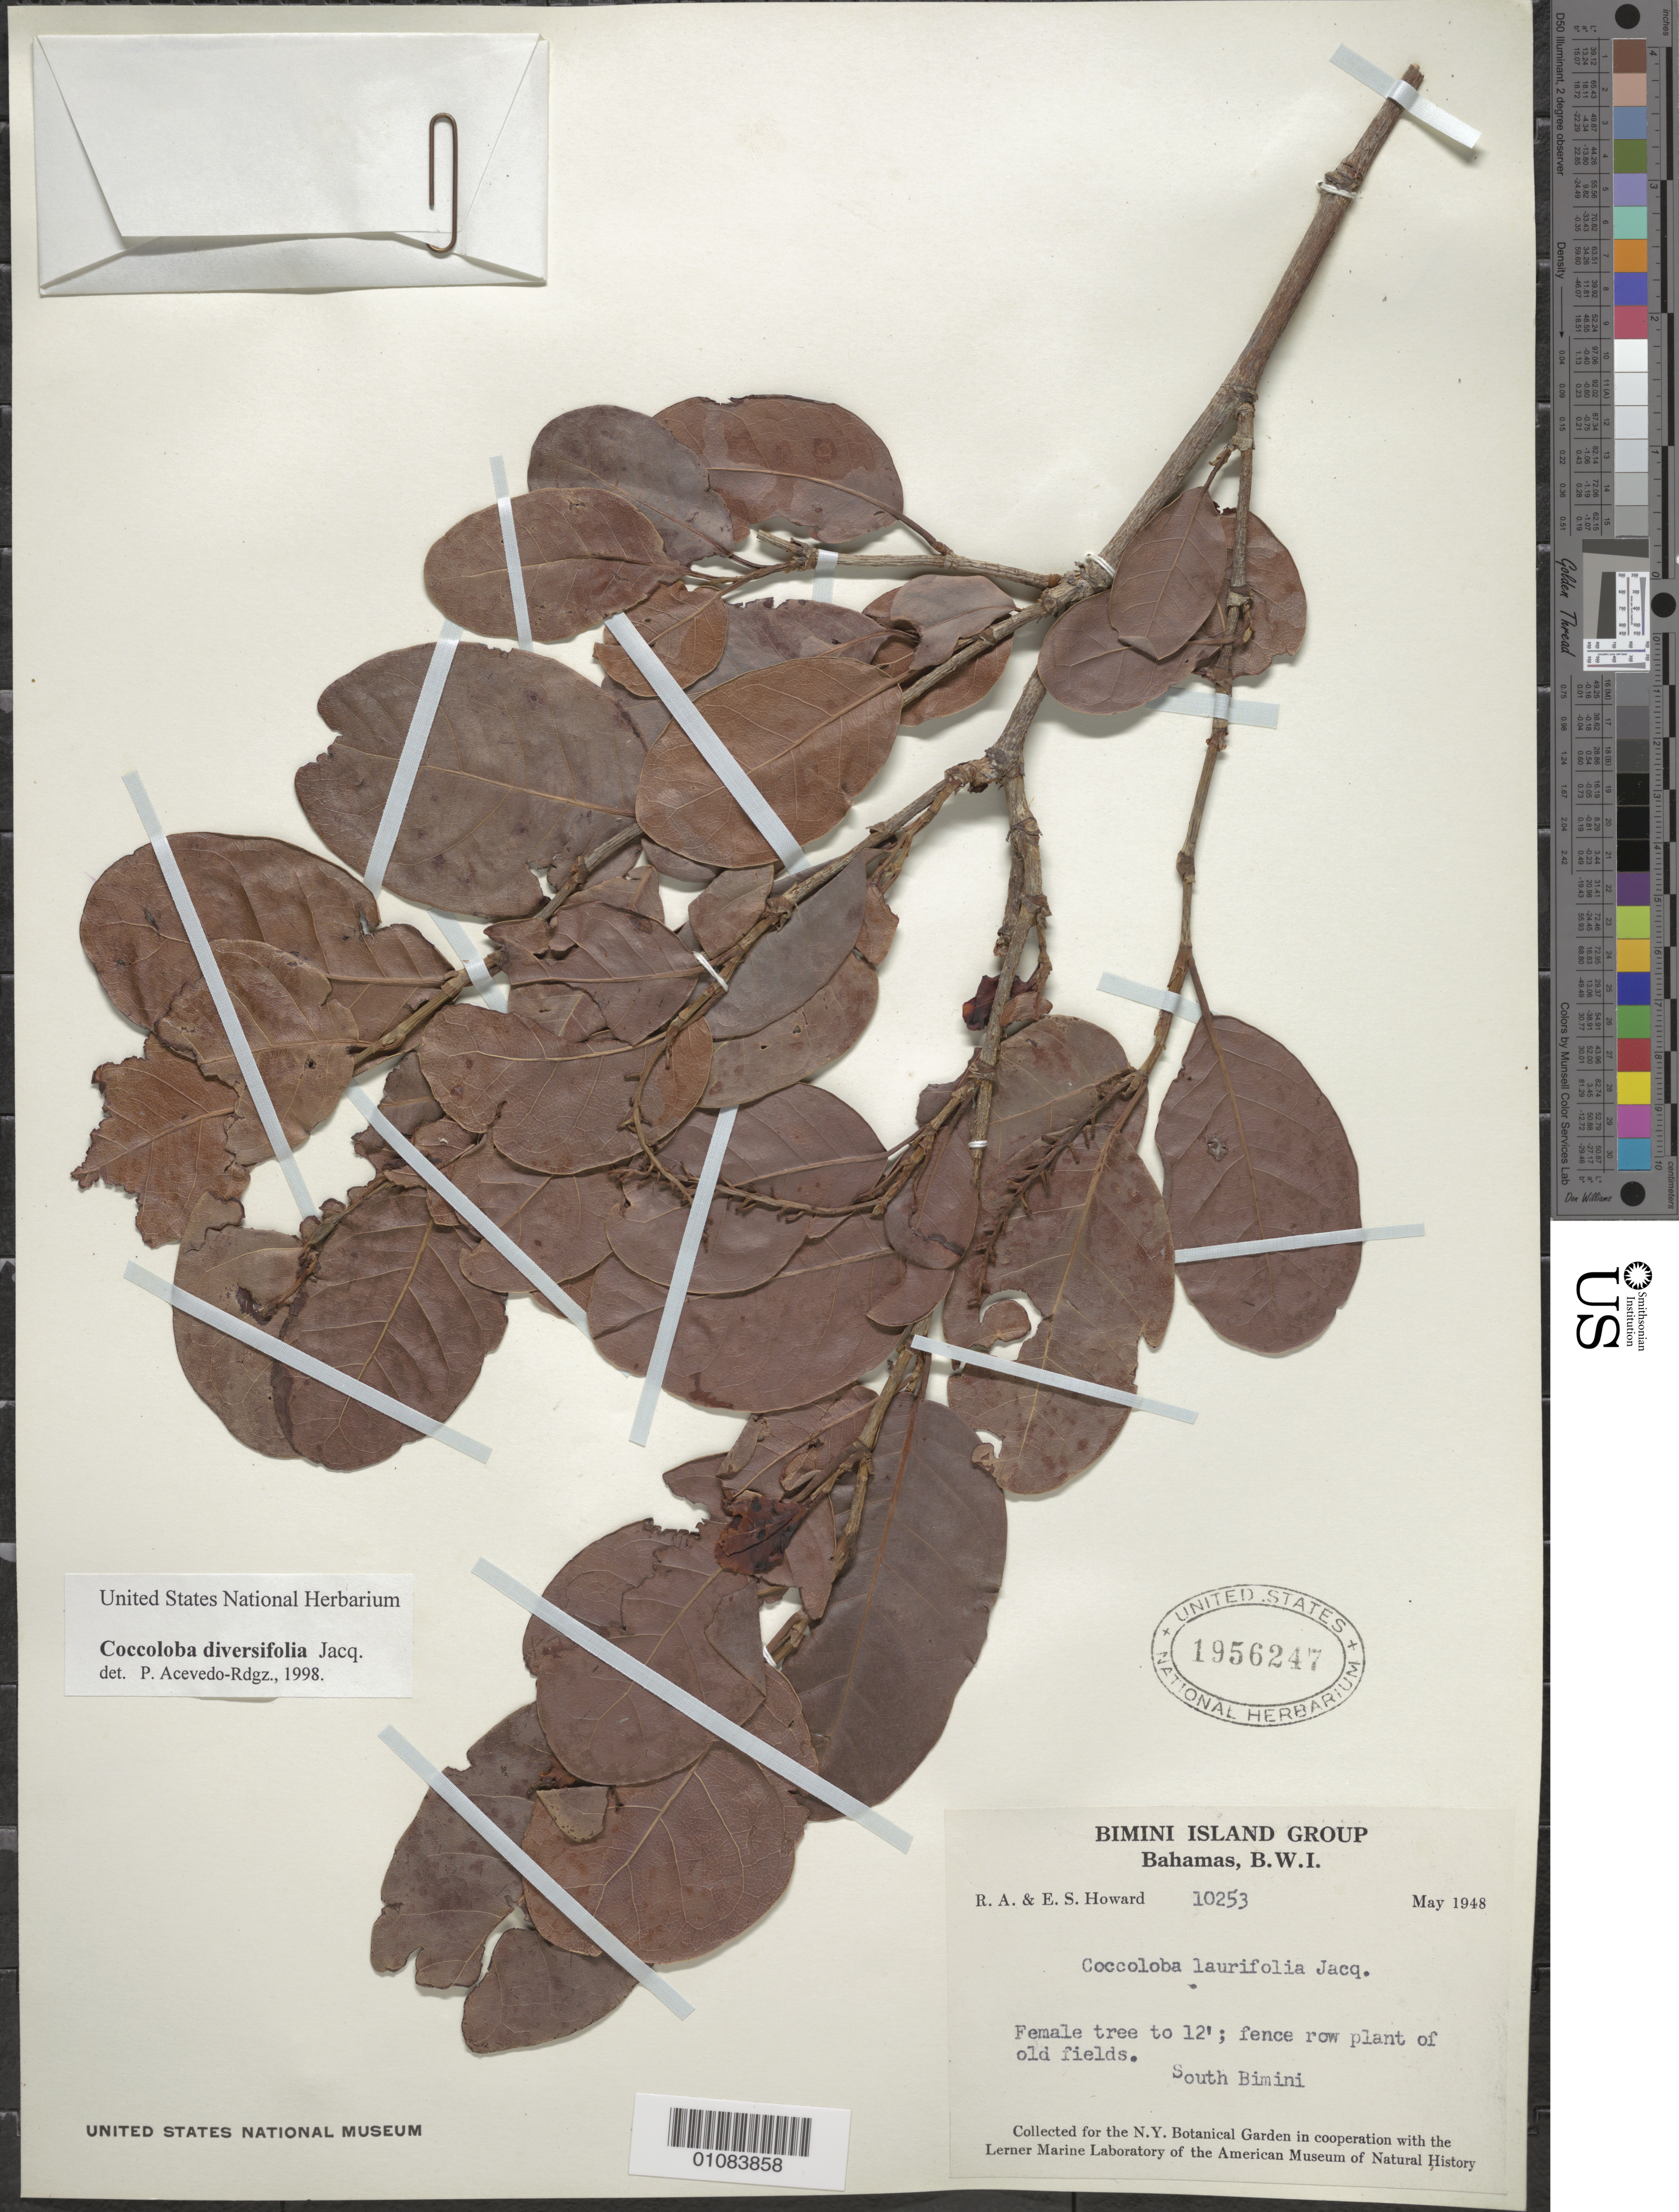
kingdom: Plantae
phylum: Tracheophyta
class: Magnoliopsida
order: Caryophyllales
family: Polygonaceae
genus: Coccoloba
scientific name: Coccoloba diversifolia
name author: Jacq.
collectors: R. A. Howard & E. S. Howard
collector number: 10253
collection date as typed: May 1948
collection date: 1948-05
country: Bahamas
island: South Bimini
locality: South Bimini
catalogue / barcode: US 1956247